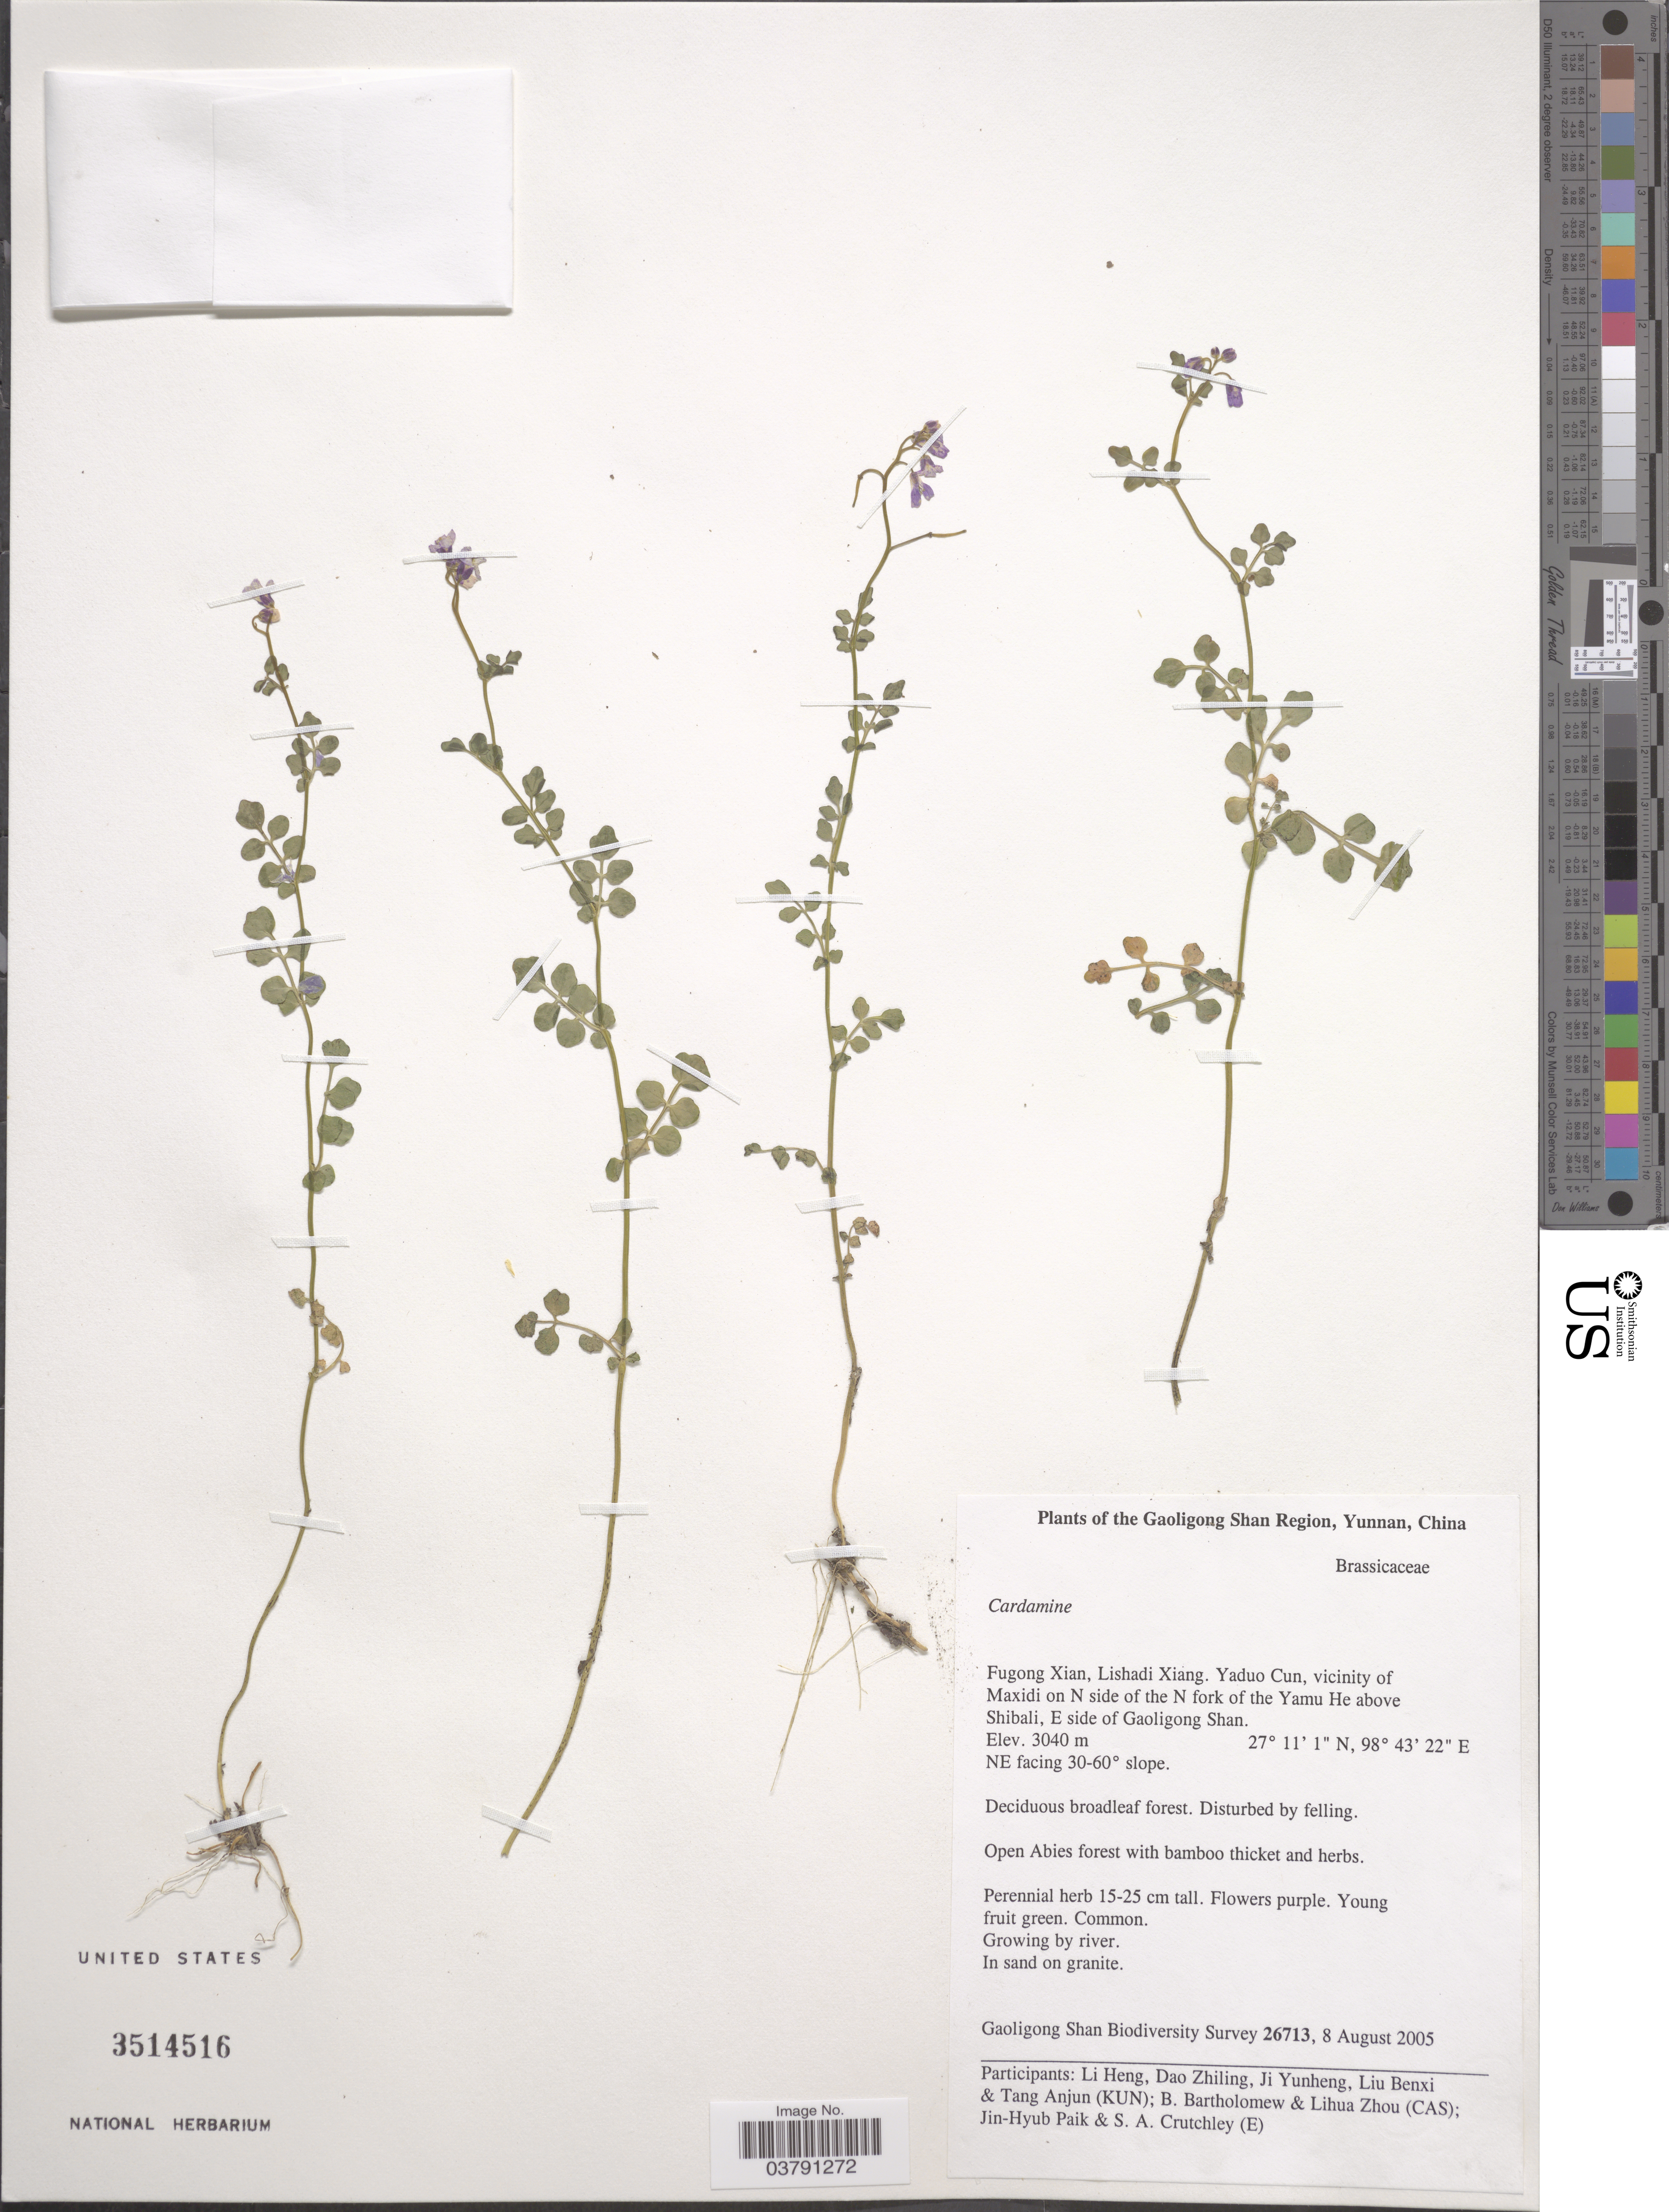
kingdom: Plantae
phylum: Tracheophyta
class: Magnoliopsida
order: Brassicales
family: Brassicaceae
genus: Cardamine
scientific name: Cardamine sp.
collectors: Gaoligong Shan Biodiversity Survey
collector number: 26713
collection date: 2005-08-08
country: China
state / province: Yunnan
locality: The Gaoligong Shan Region. Fugong Xian, Lishadi Xiang, Yuduo Cun, vicinity of Maxidi on N side of the N fork of the Yamu He above Shibali, E side of Gaoligong Shan.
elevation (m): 3040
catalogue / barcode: US 3514516